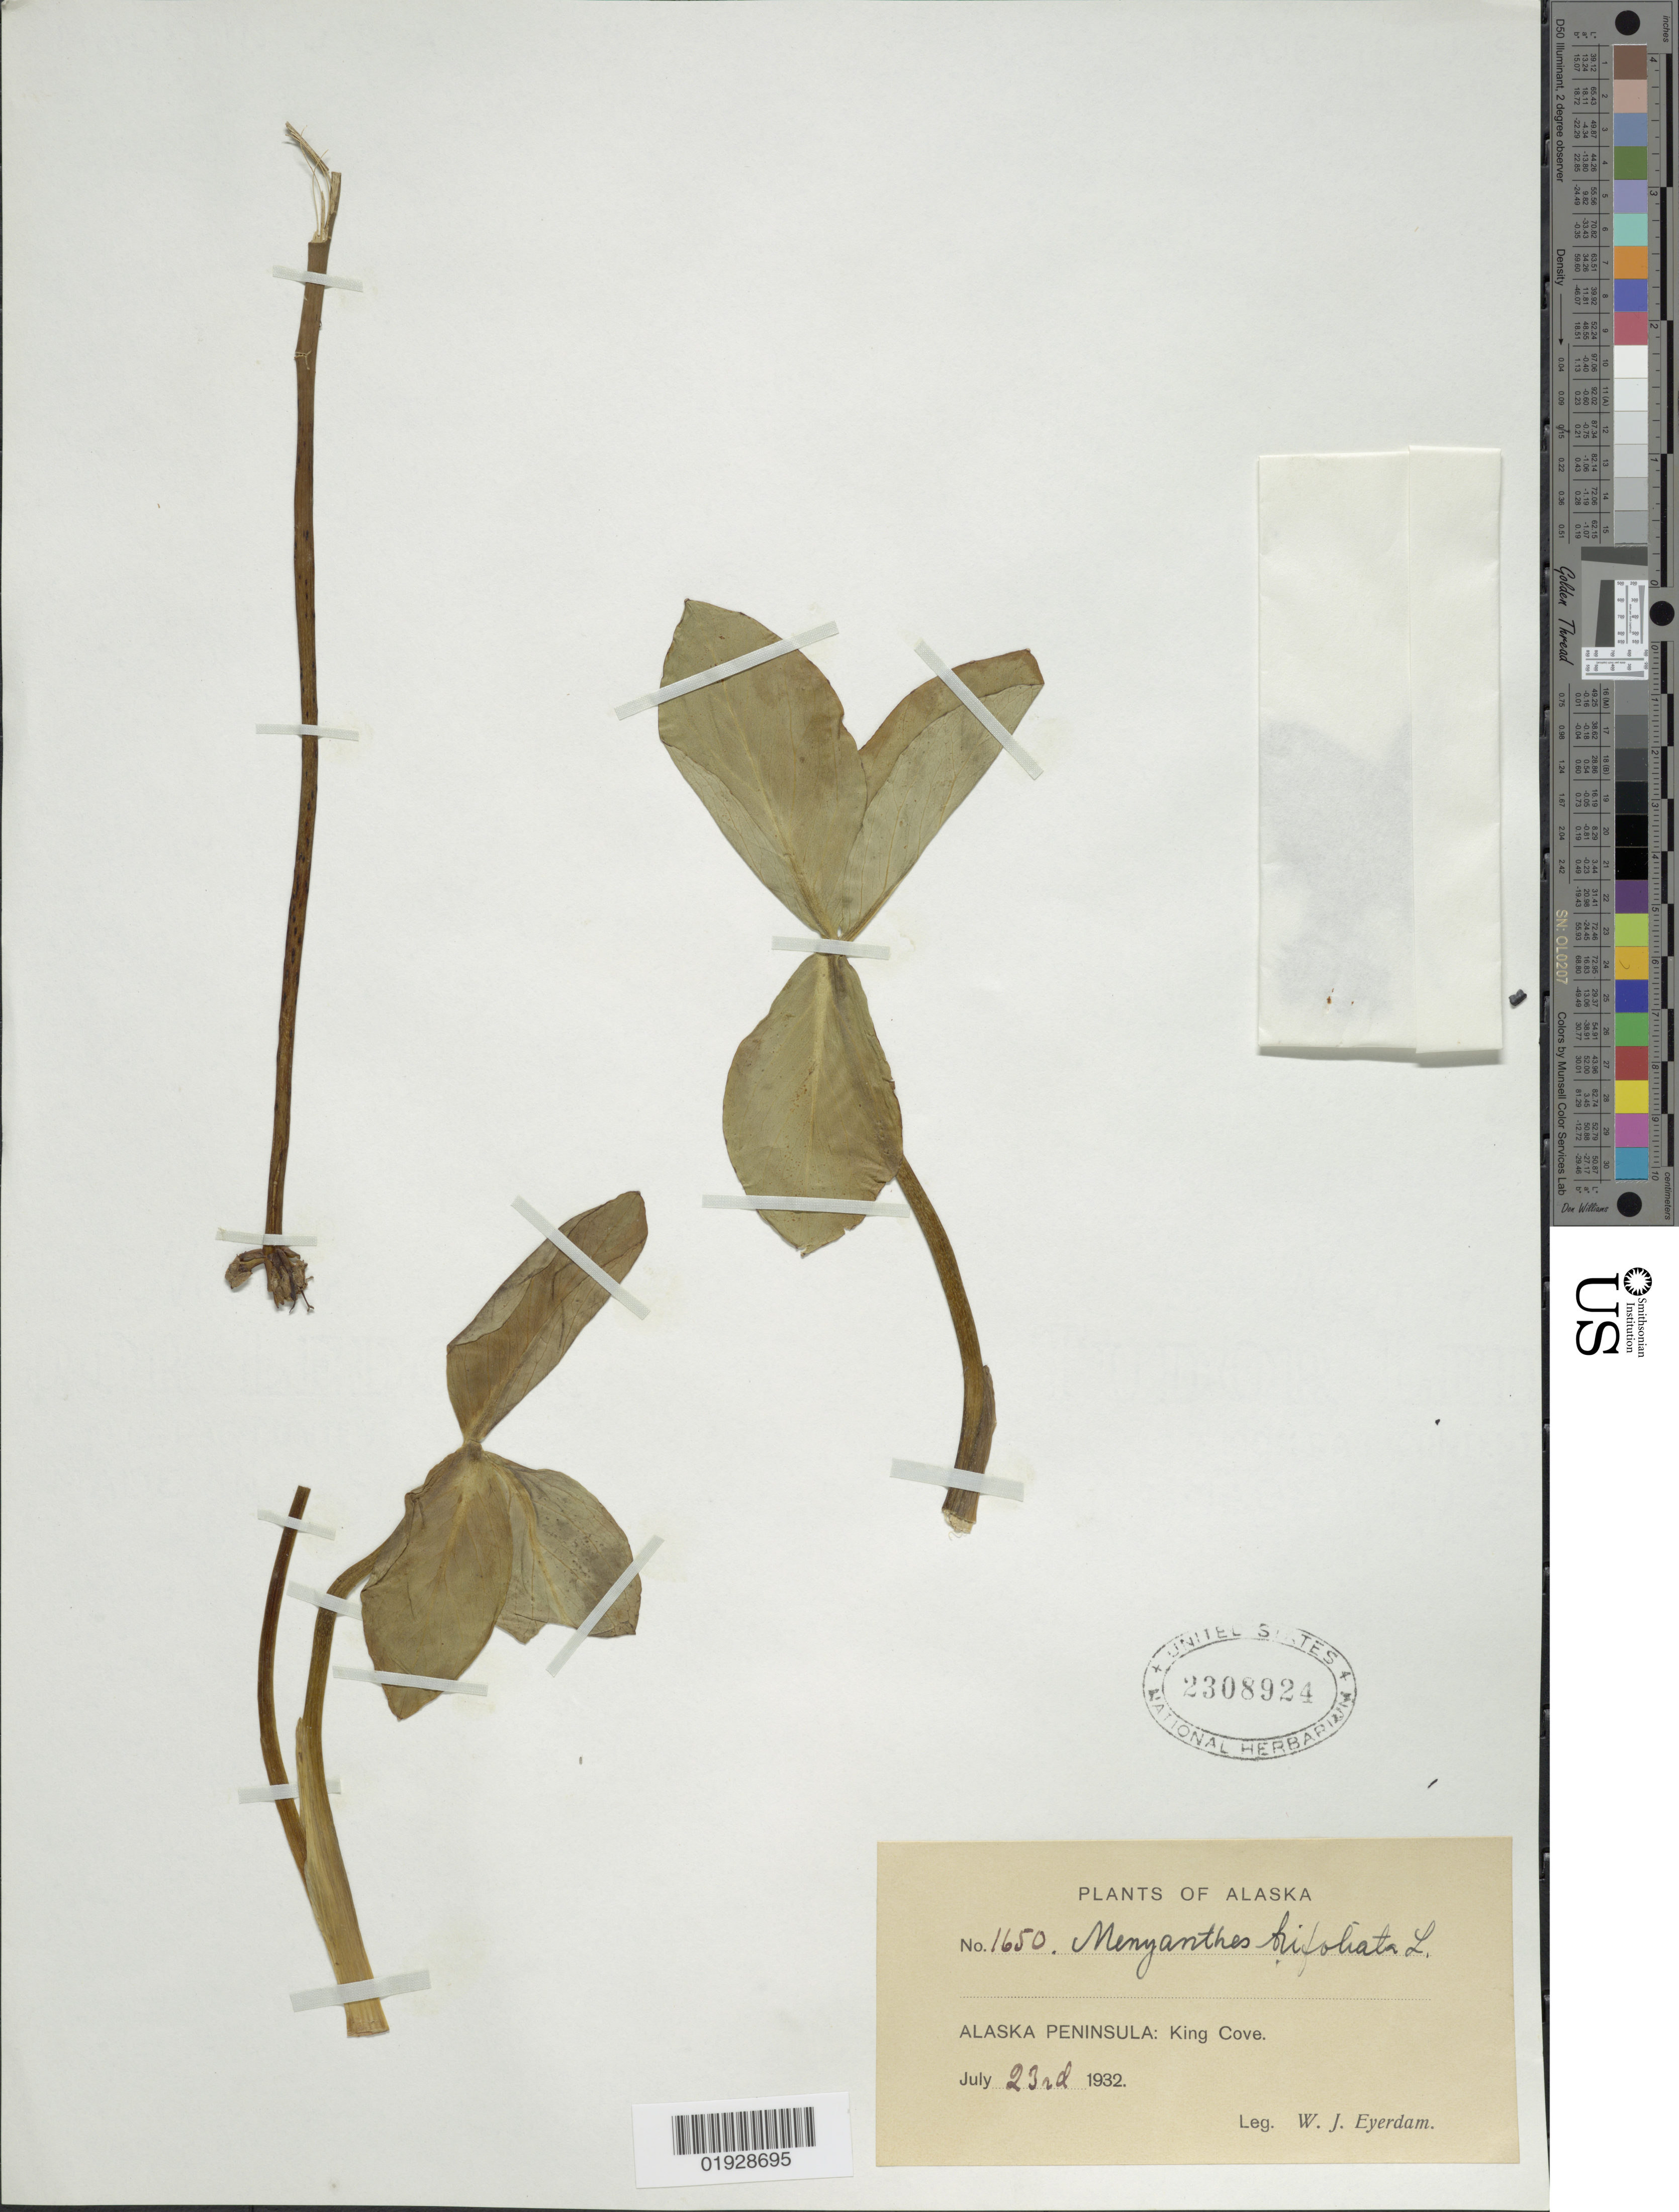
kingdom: Plantae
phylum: Tracheophyta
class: Magnoliopsida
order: Asterales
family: Menyanthaceae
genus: Menyanthes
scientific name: Menyanthes trifoliata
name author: L.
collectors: W. J. Eyerdam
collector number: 1650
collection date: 1932-07-23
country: United States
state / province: Alaska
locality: King Cove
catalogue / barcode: US 2308924